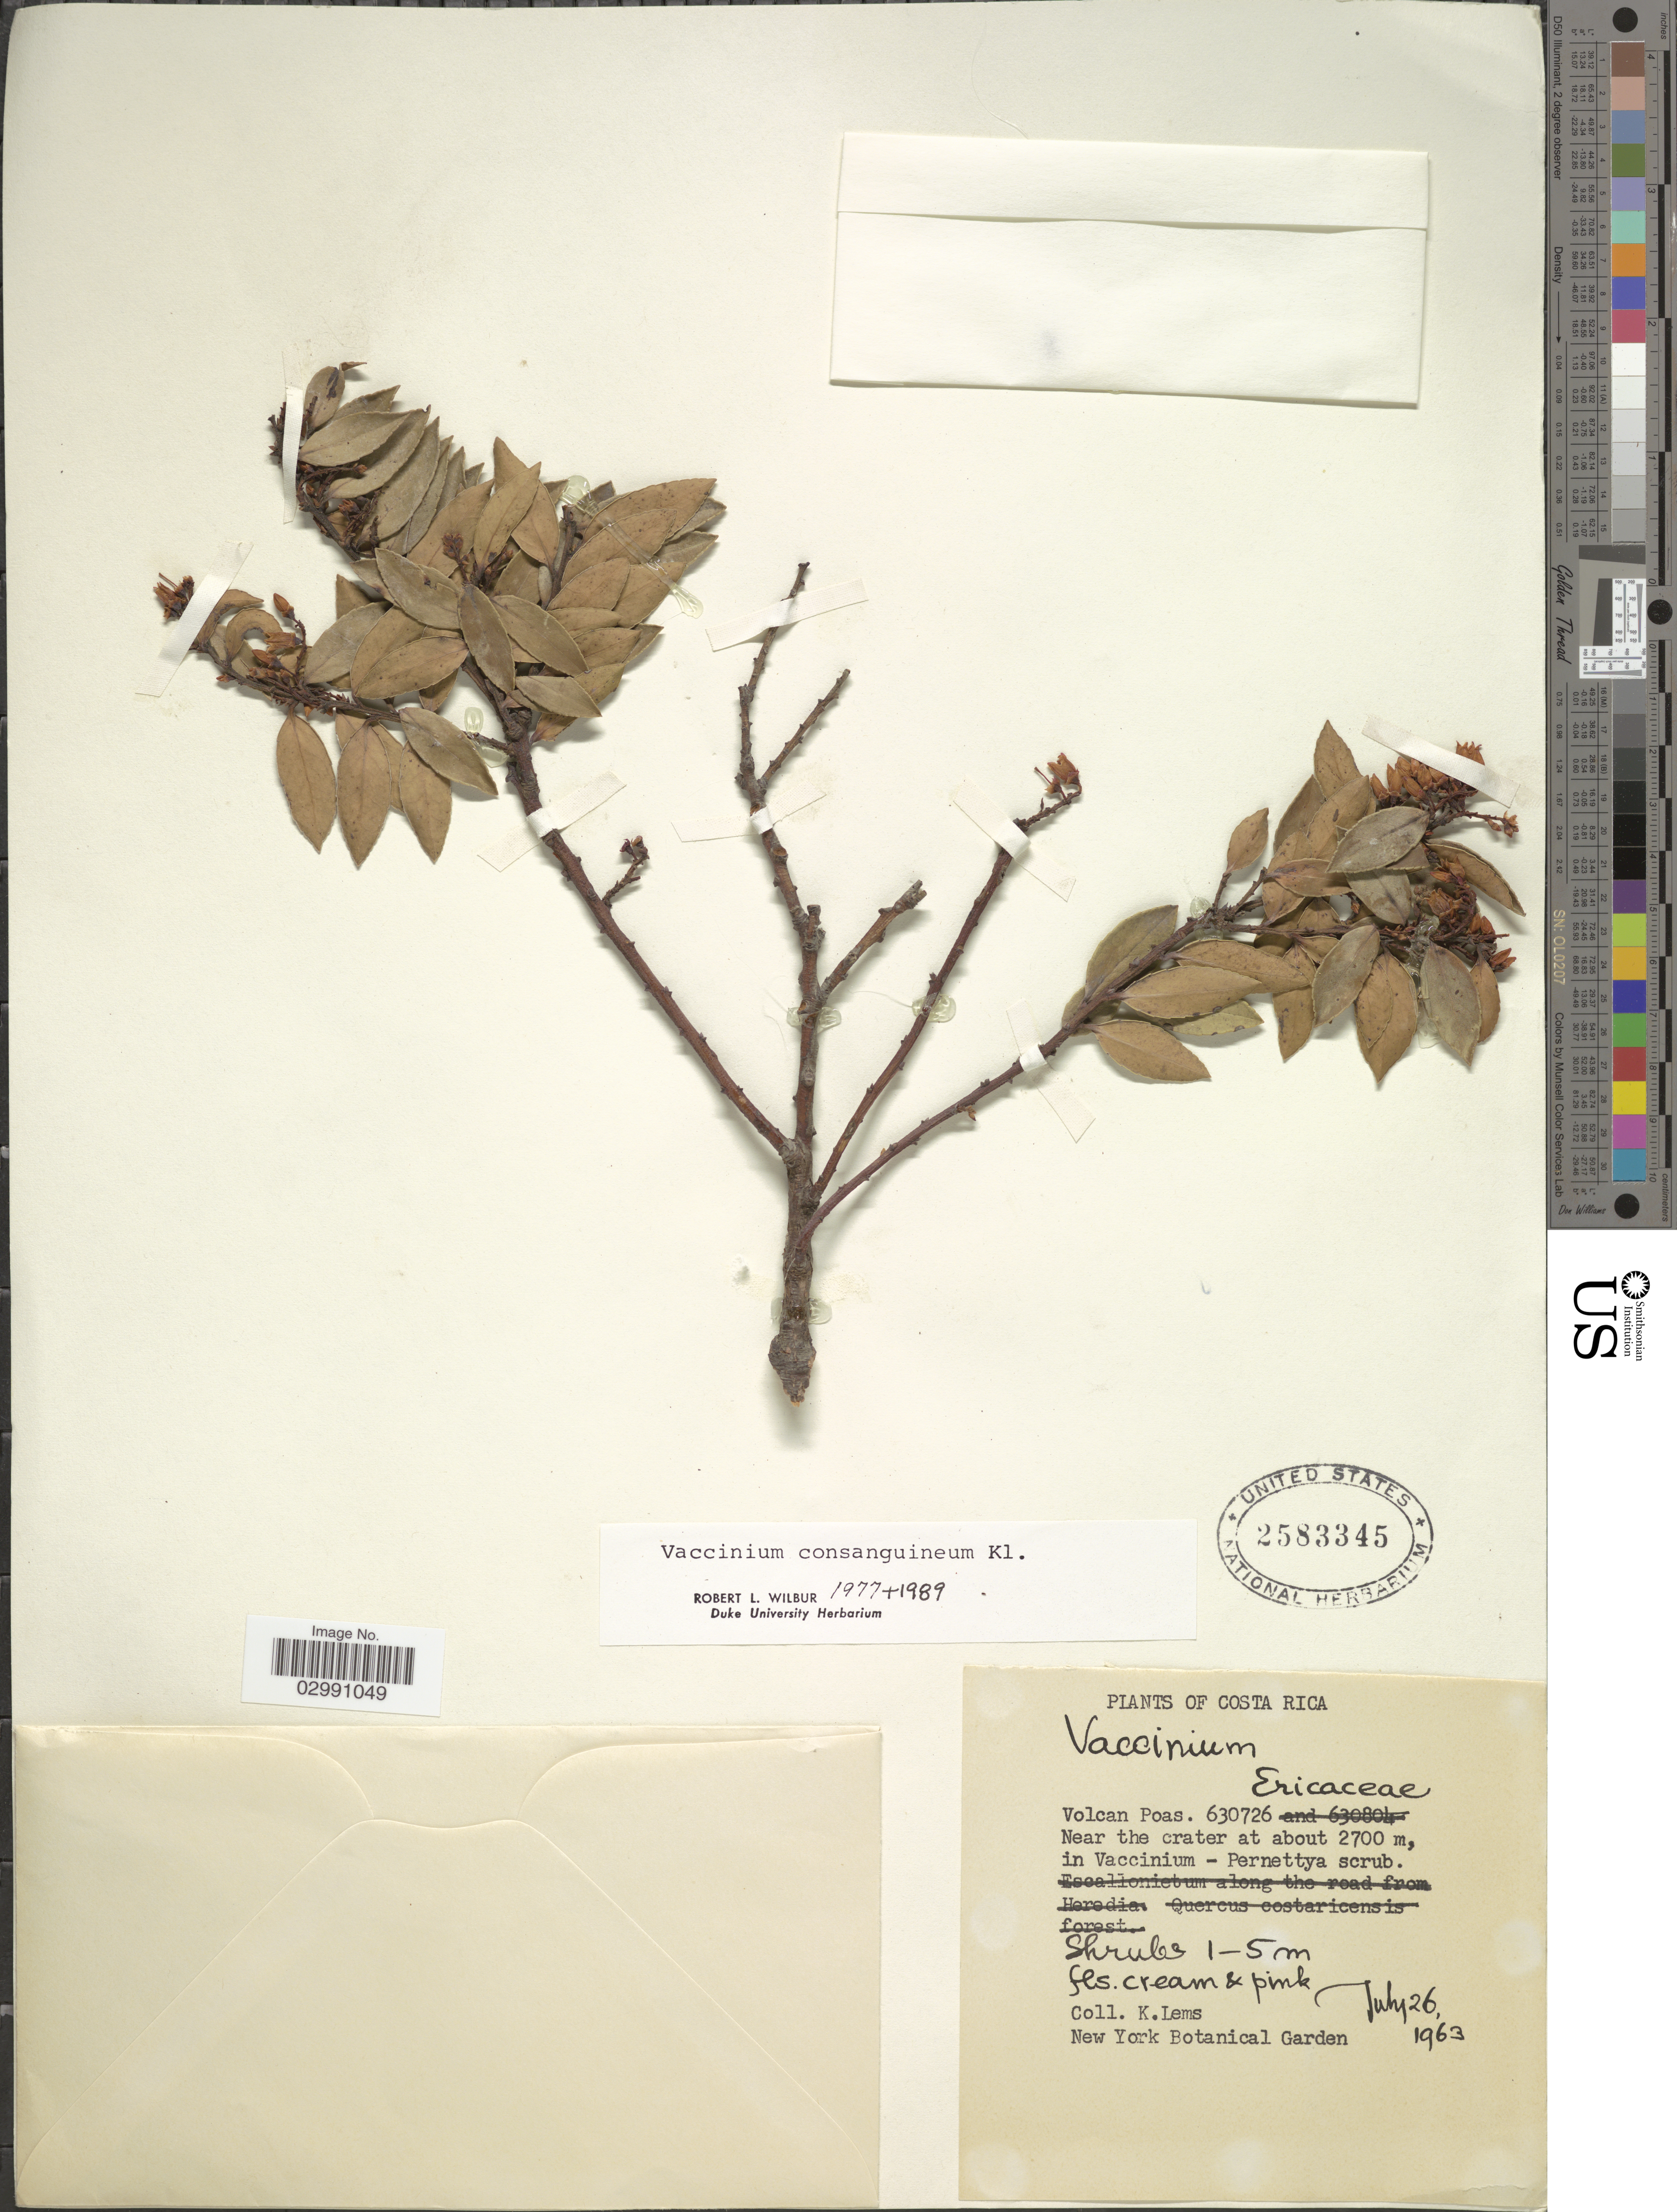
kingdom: Plantae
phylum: Tracheophyta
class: Magnoliopsida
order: Ericales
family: Ericaceae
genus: Vaccinium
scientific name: Vaccinium consanguineum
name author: Klotzsch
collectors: K. Lems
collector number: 630726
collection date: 1963-07-26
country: Costa Rica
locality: Volcan Poas.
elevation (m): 2700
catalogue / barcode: US 2583345